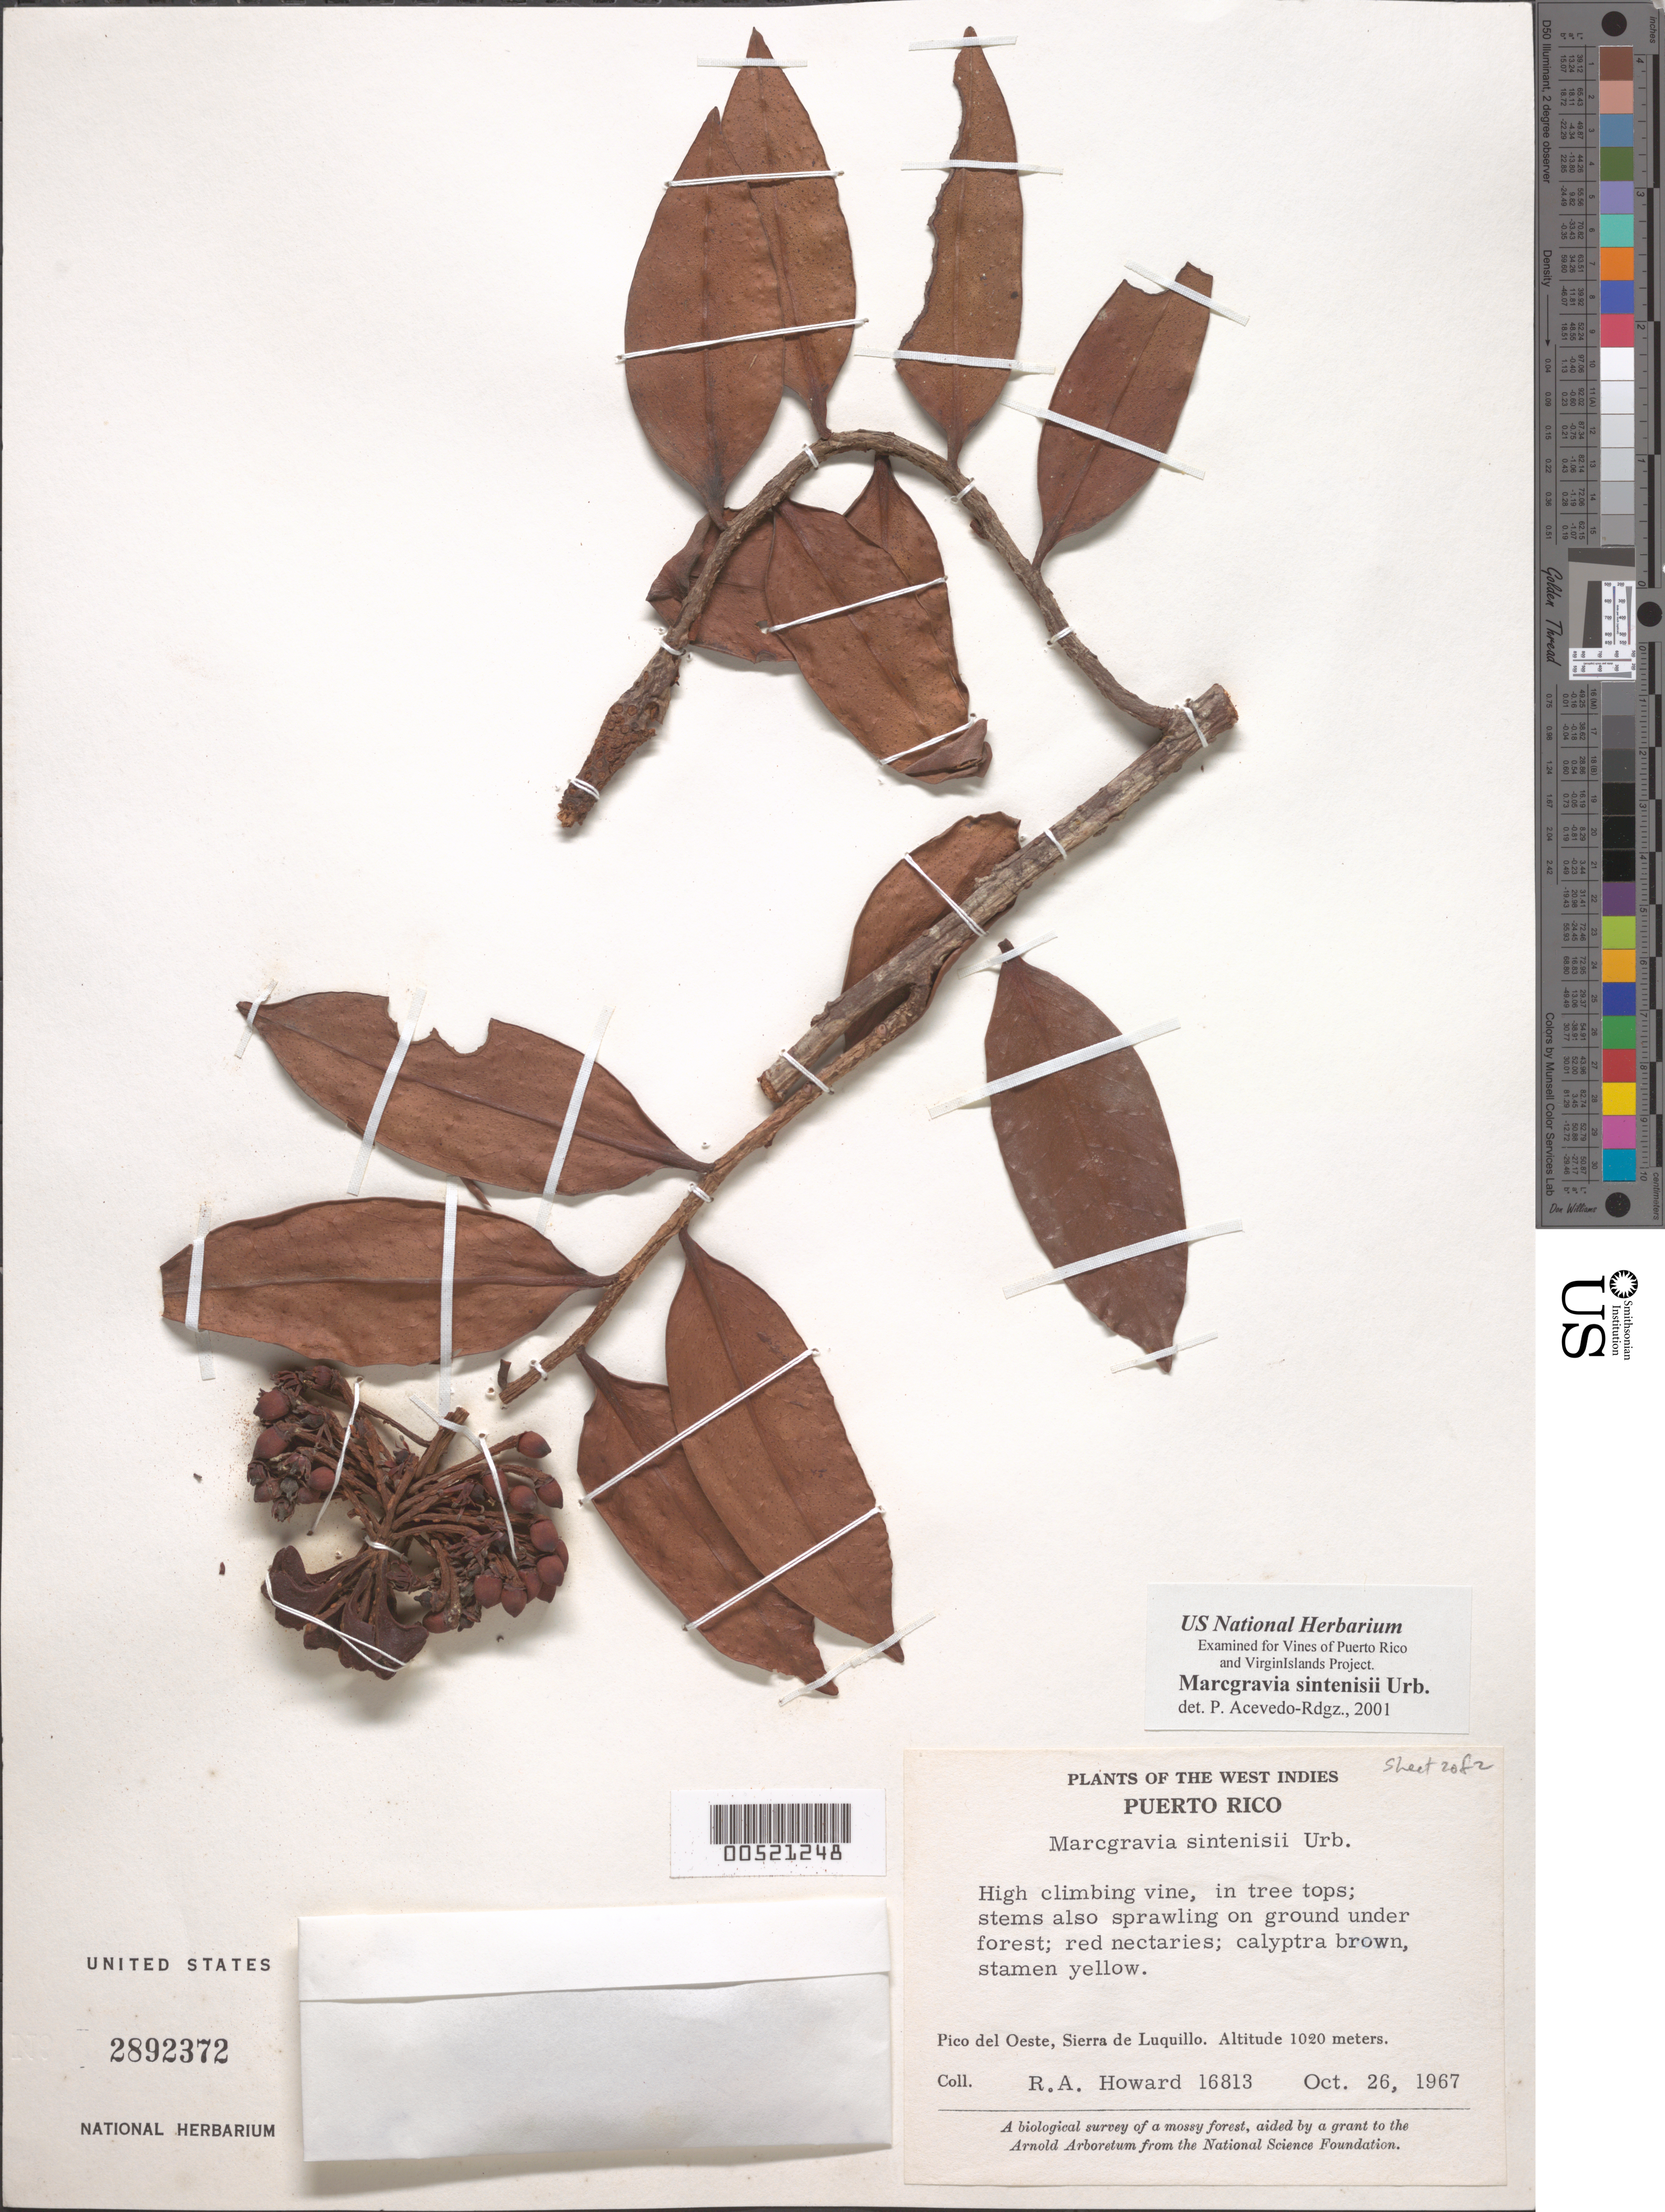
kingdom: Plantae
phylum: Tracheophyta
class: Magnoliopsida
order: Ericales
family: Marcgraviaceae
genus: Marcgravia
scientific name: Marcgravia sintenisii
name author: Urb.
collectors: R. A. Howard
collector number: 16813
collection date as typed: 26 Oct 1967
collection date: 1967-10-26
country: Puerto Rico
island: Greater Antilles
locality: Pico del Oeste, Sierra de Luquillo. In tree tops and sprawling on ground under forest.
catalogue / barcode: US 2892372